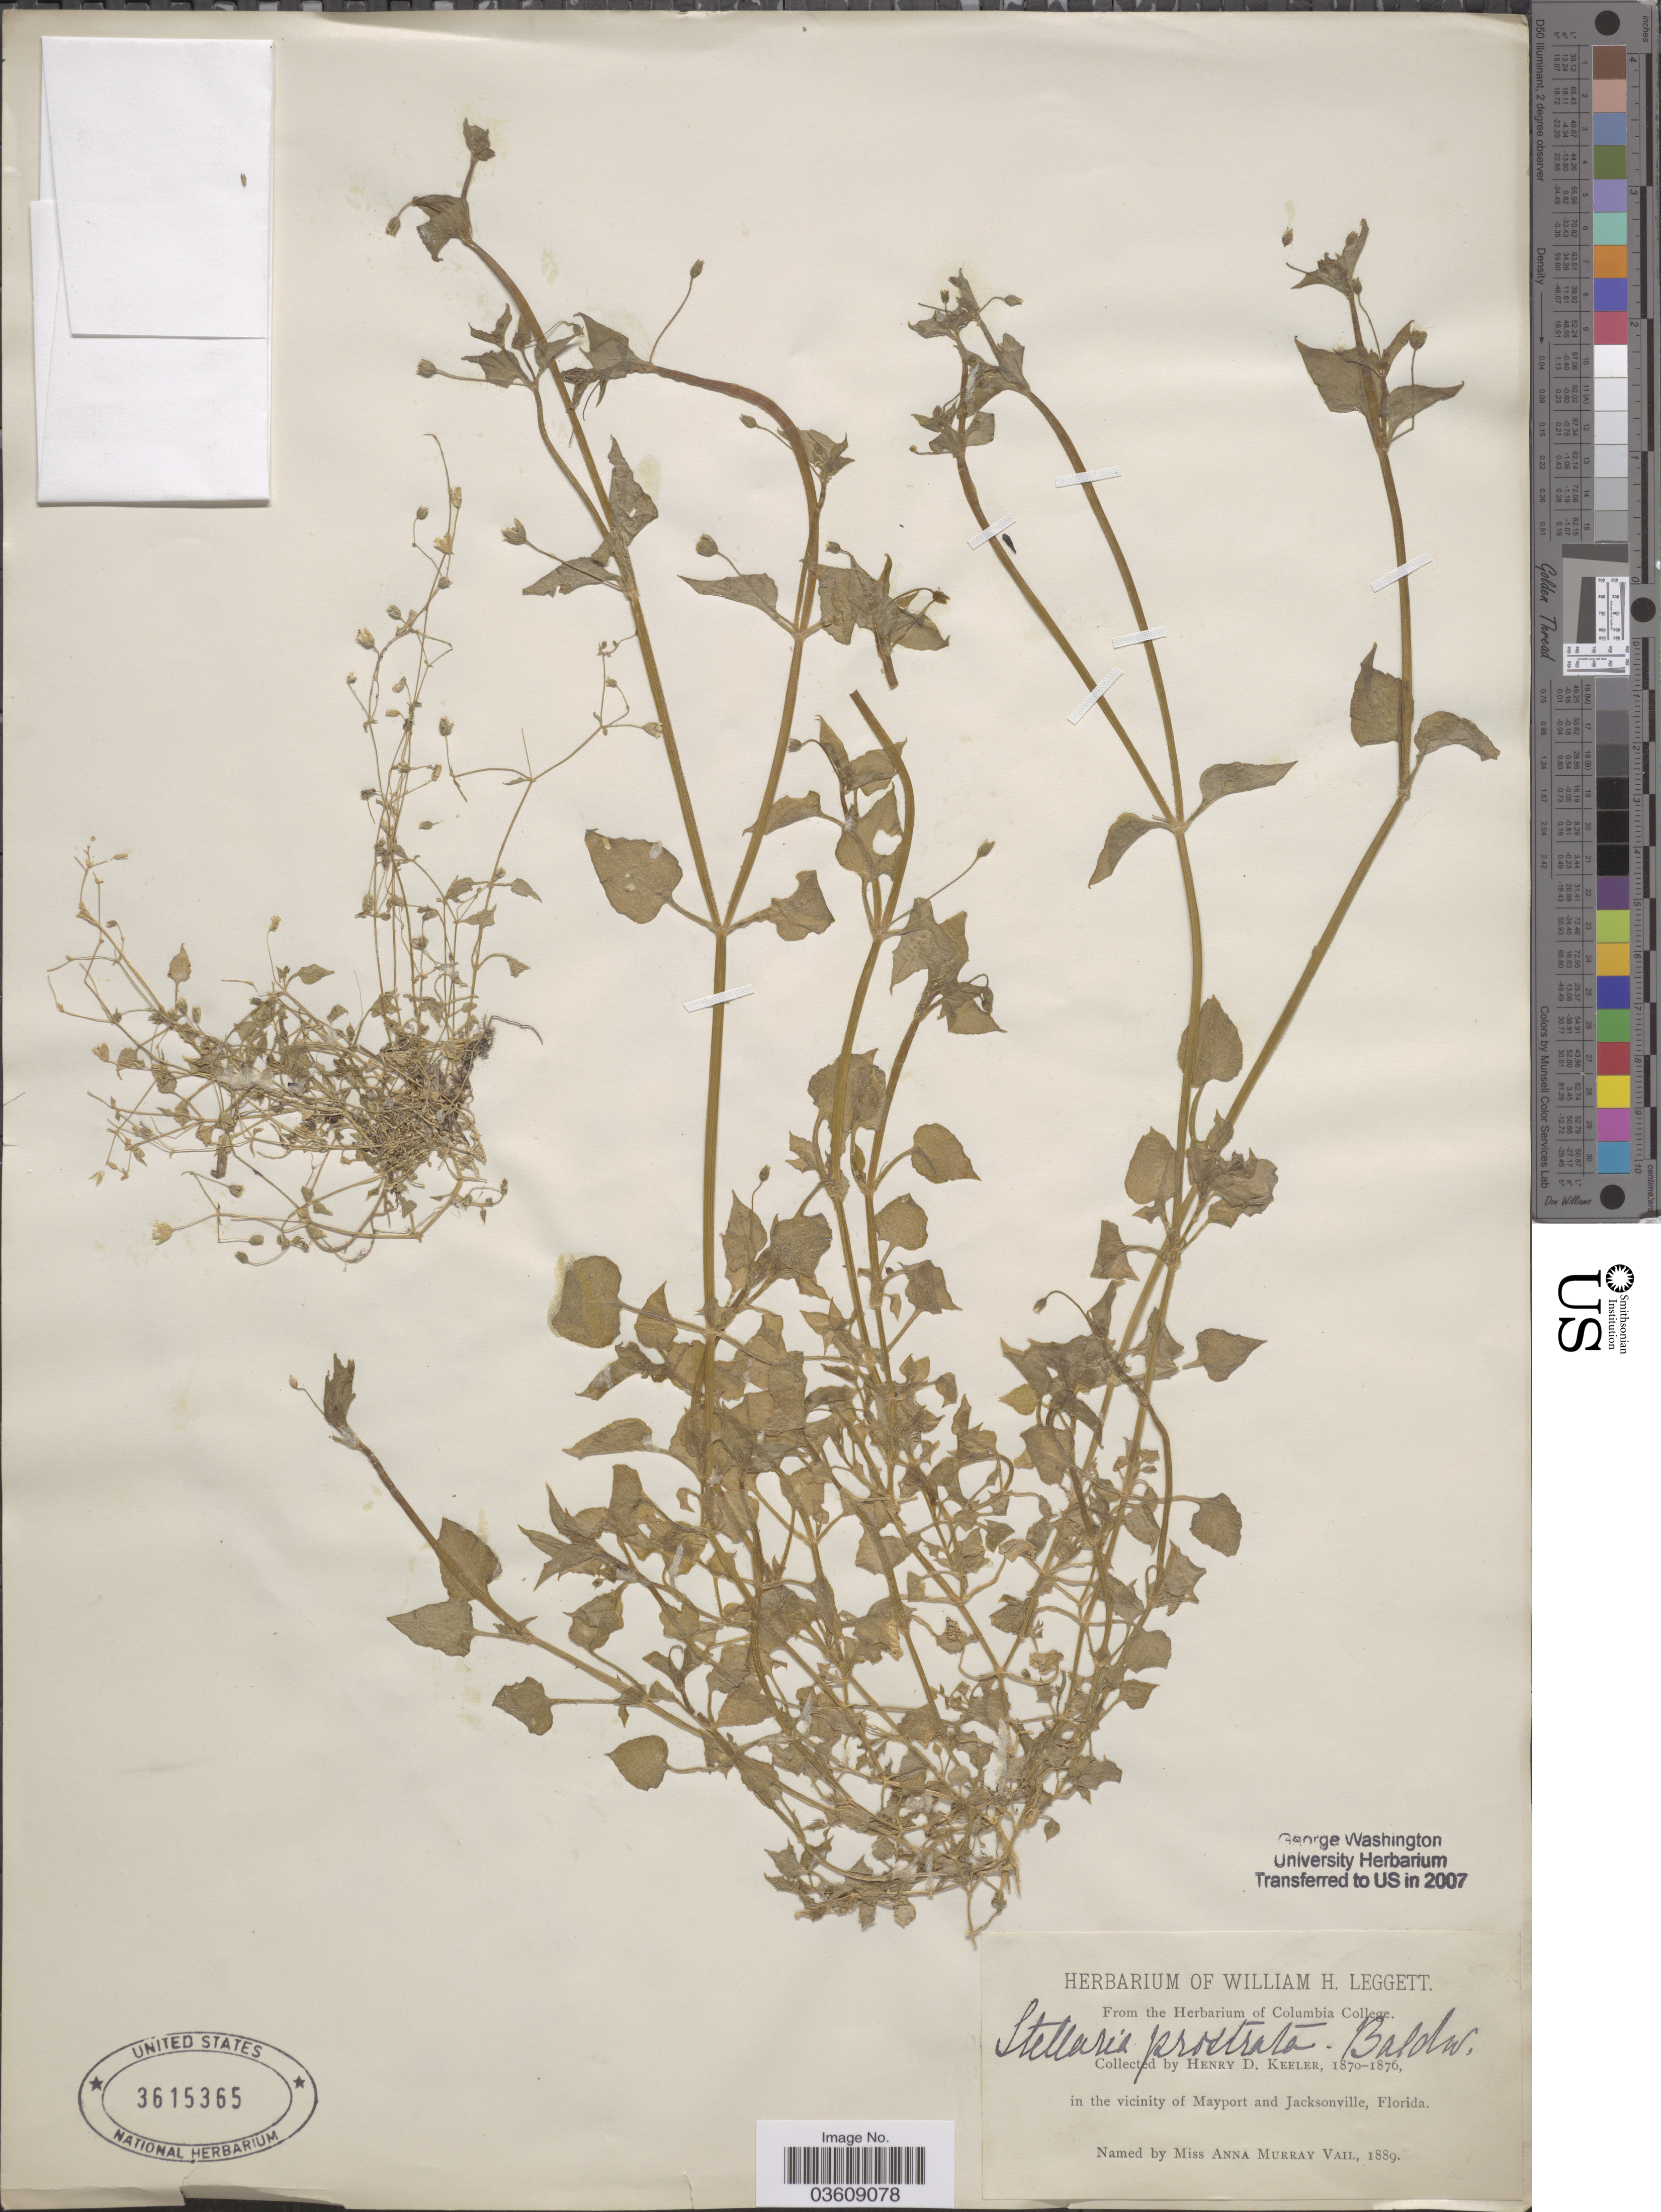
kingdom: Plantae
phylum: Tracheophyta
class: Magnoliopsida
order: Caryophyllales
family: Caryophyllaceae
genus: Stellaria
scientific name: Stellaria prostrata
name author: Baldwin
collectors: H. Keeler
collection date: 1870/1876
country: United States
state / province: Florida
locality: In the vicinity of Mayport and Jacksonville.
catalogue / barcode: US 3615365